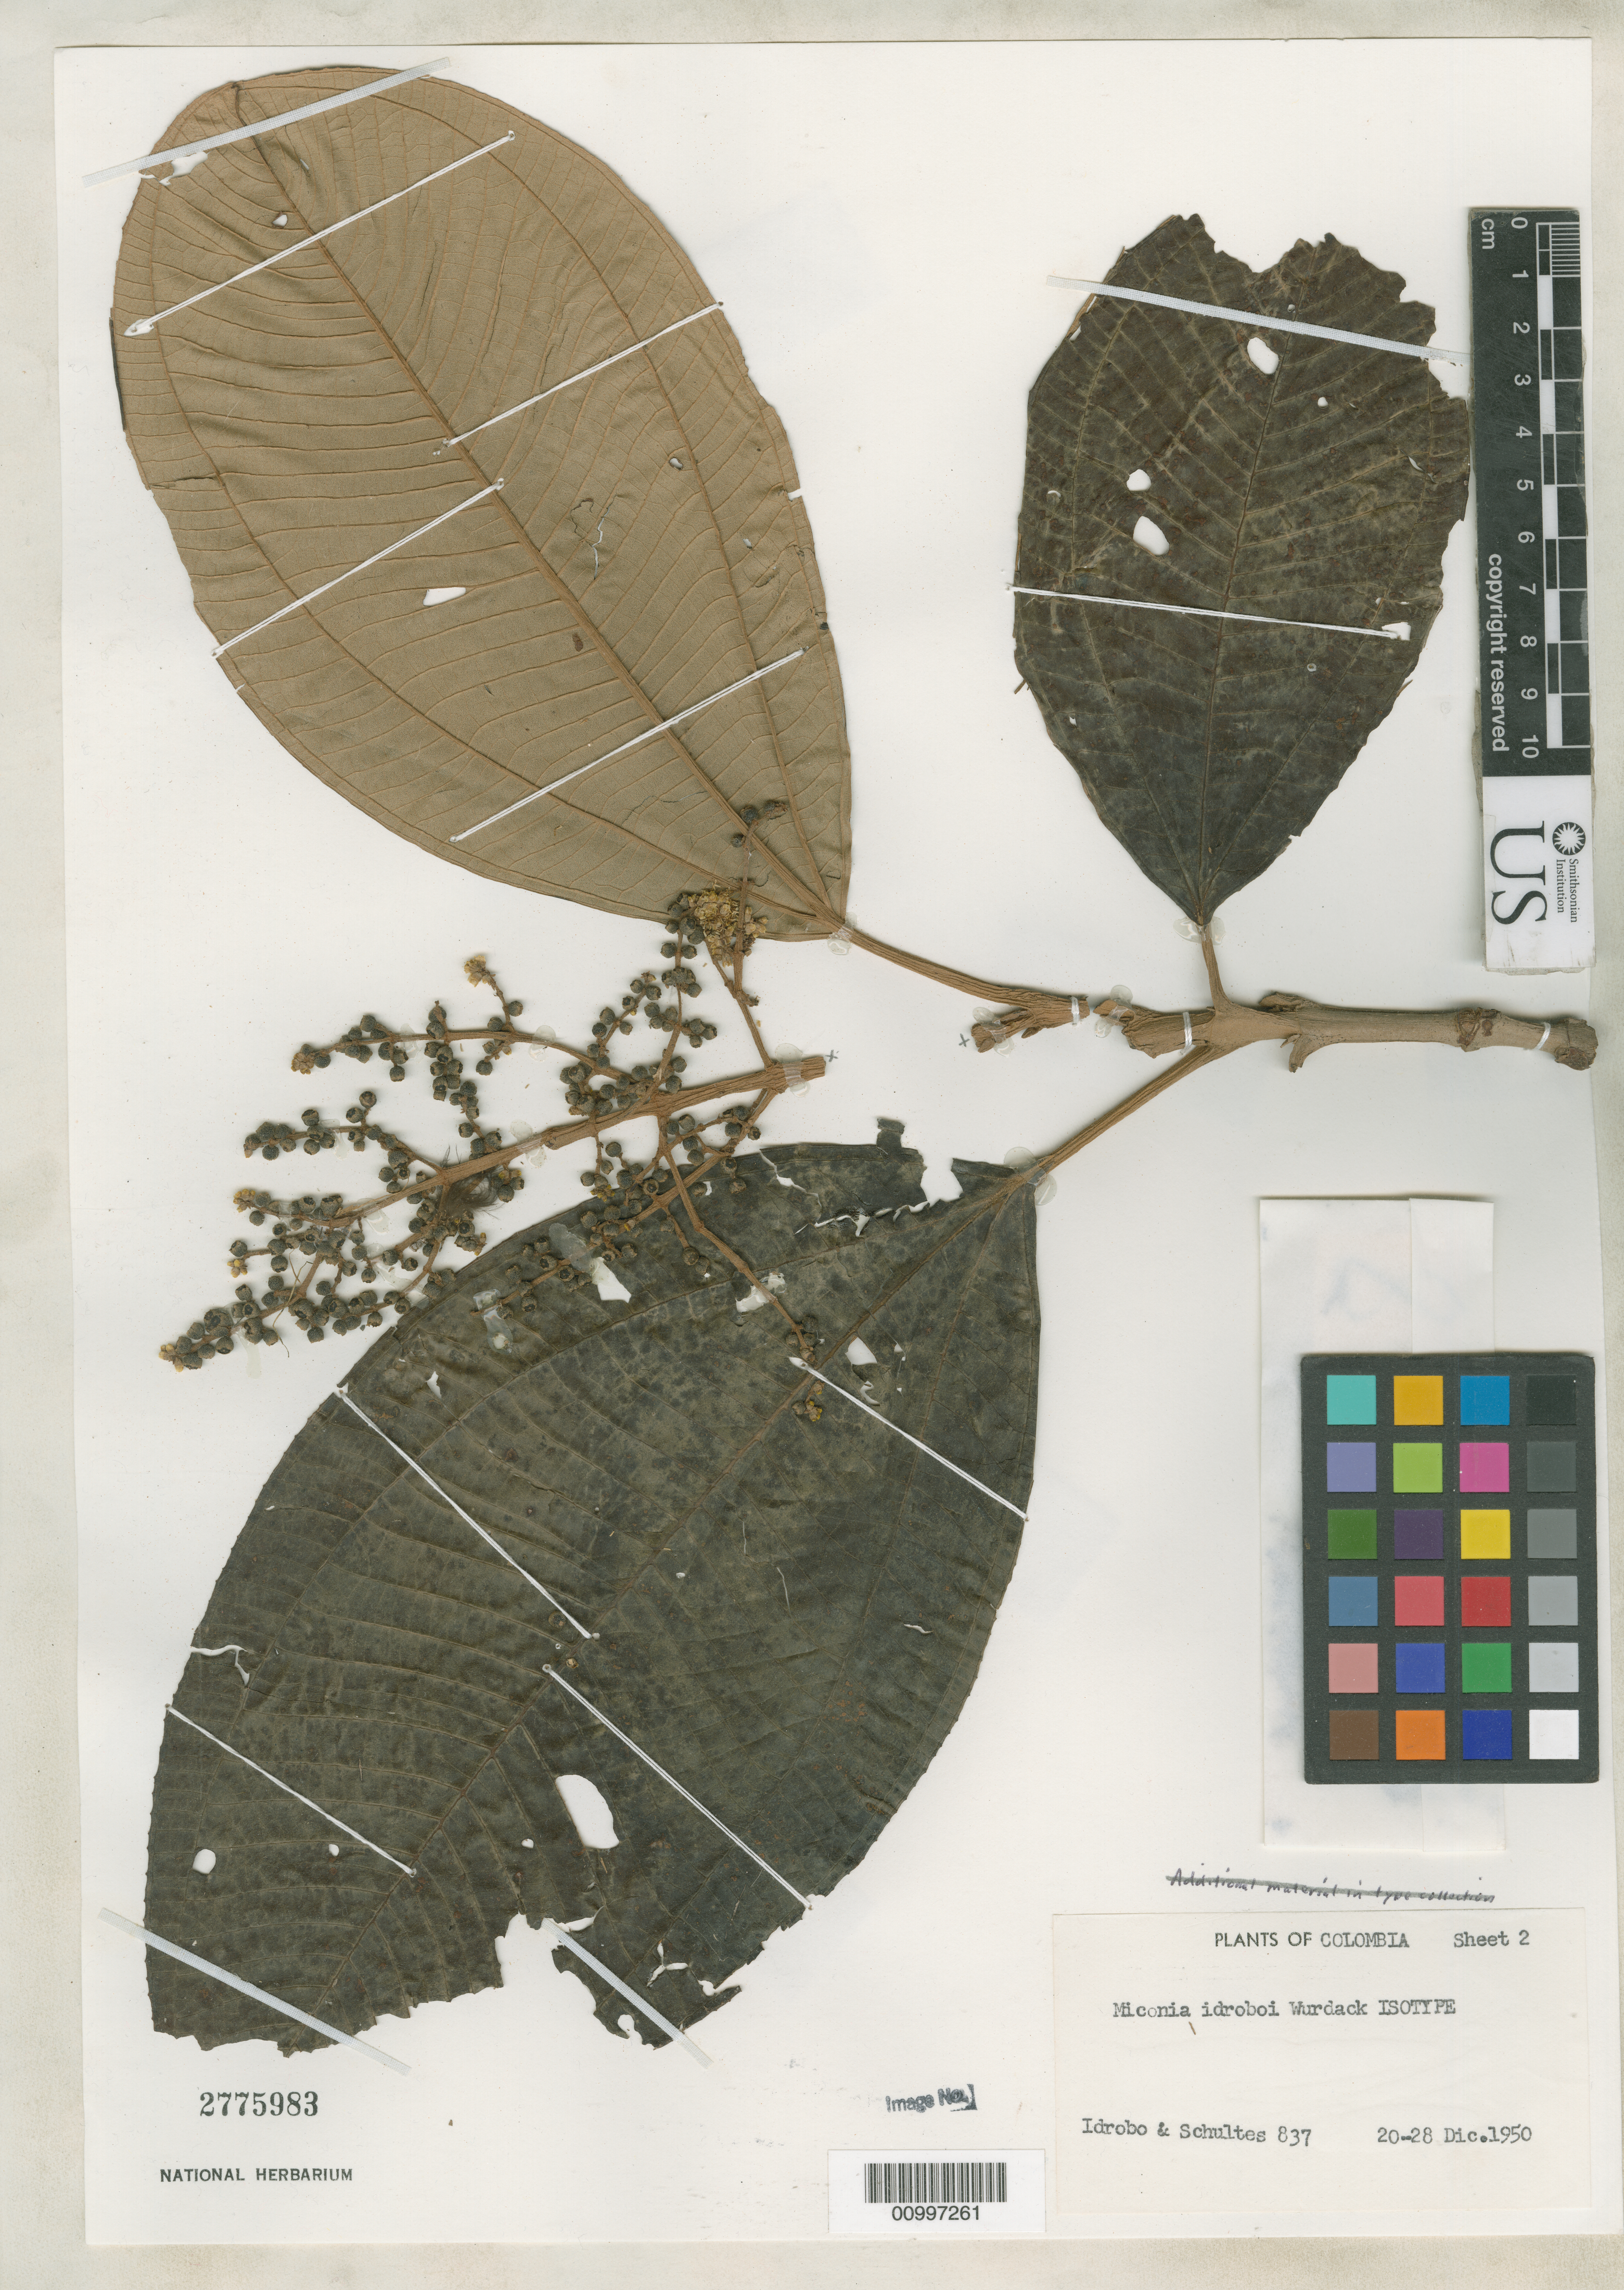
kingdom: Plantae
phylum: Tracheophyta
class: Magnoliopsida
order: Myrtales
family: Melastomataceae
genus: Miconia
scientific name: Miconia idroboi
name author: Wurdack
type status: Isotype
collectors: J. M. Idrobo & R. E. Schultes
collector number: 837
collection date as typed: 20 Dec 1950 to 28 Dec 1950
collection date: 1950-12-20/1950-12-28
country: Colombia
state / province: Meta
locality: Base of Cordillera Macarena.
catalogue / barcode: US 2775983